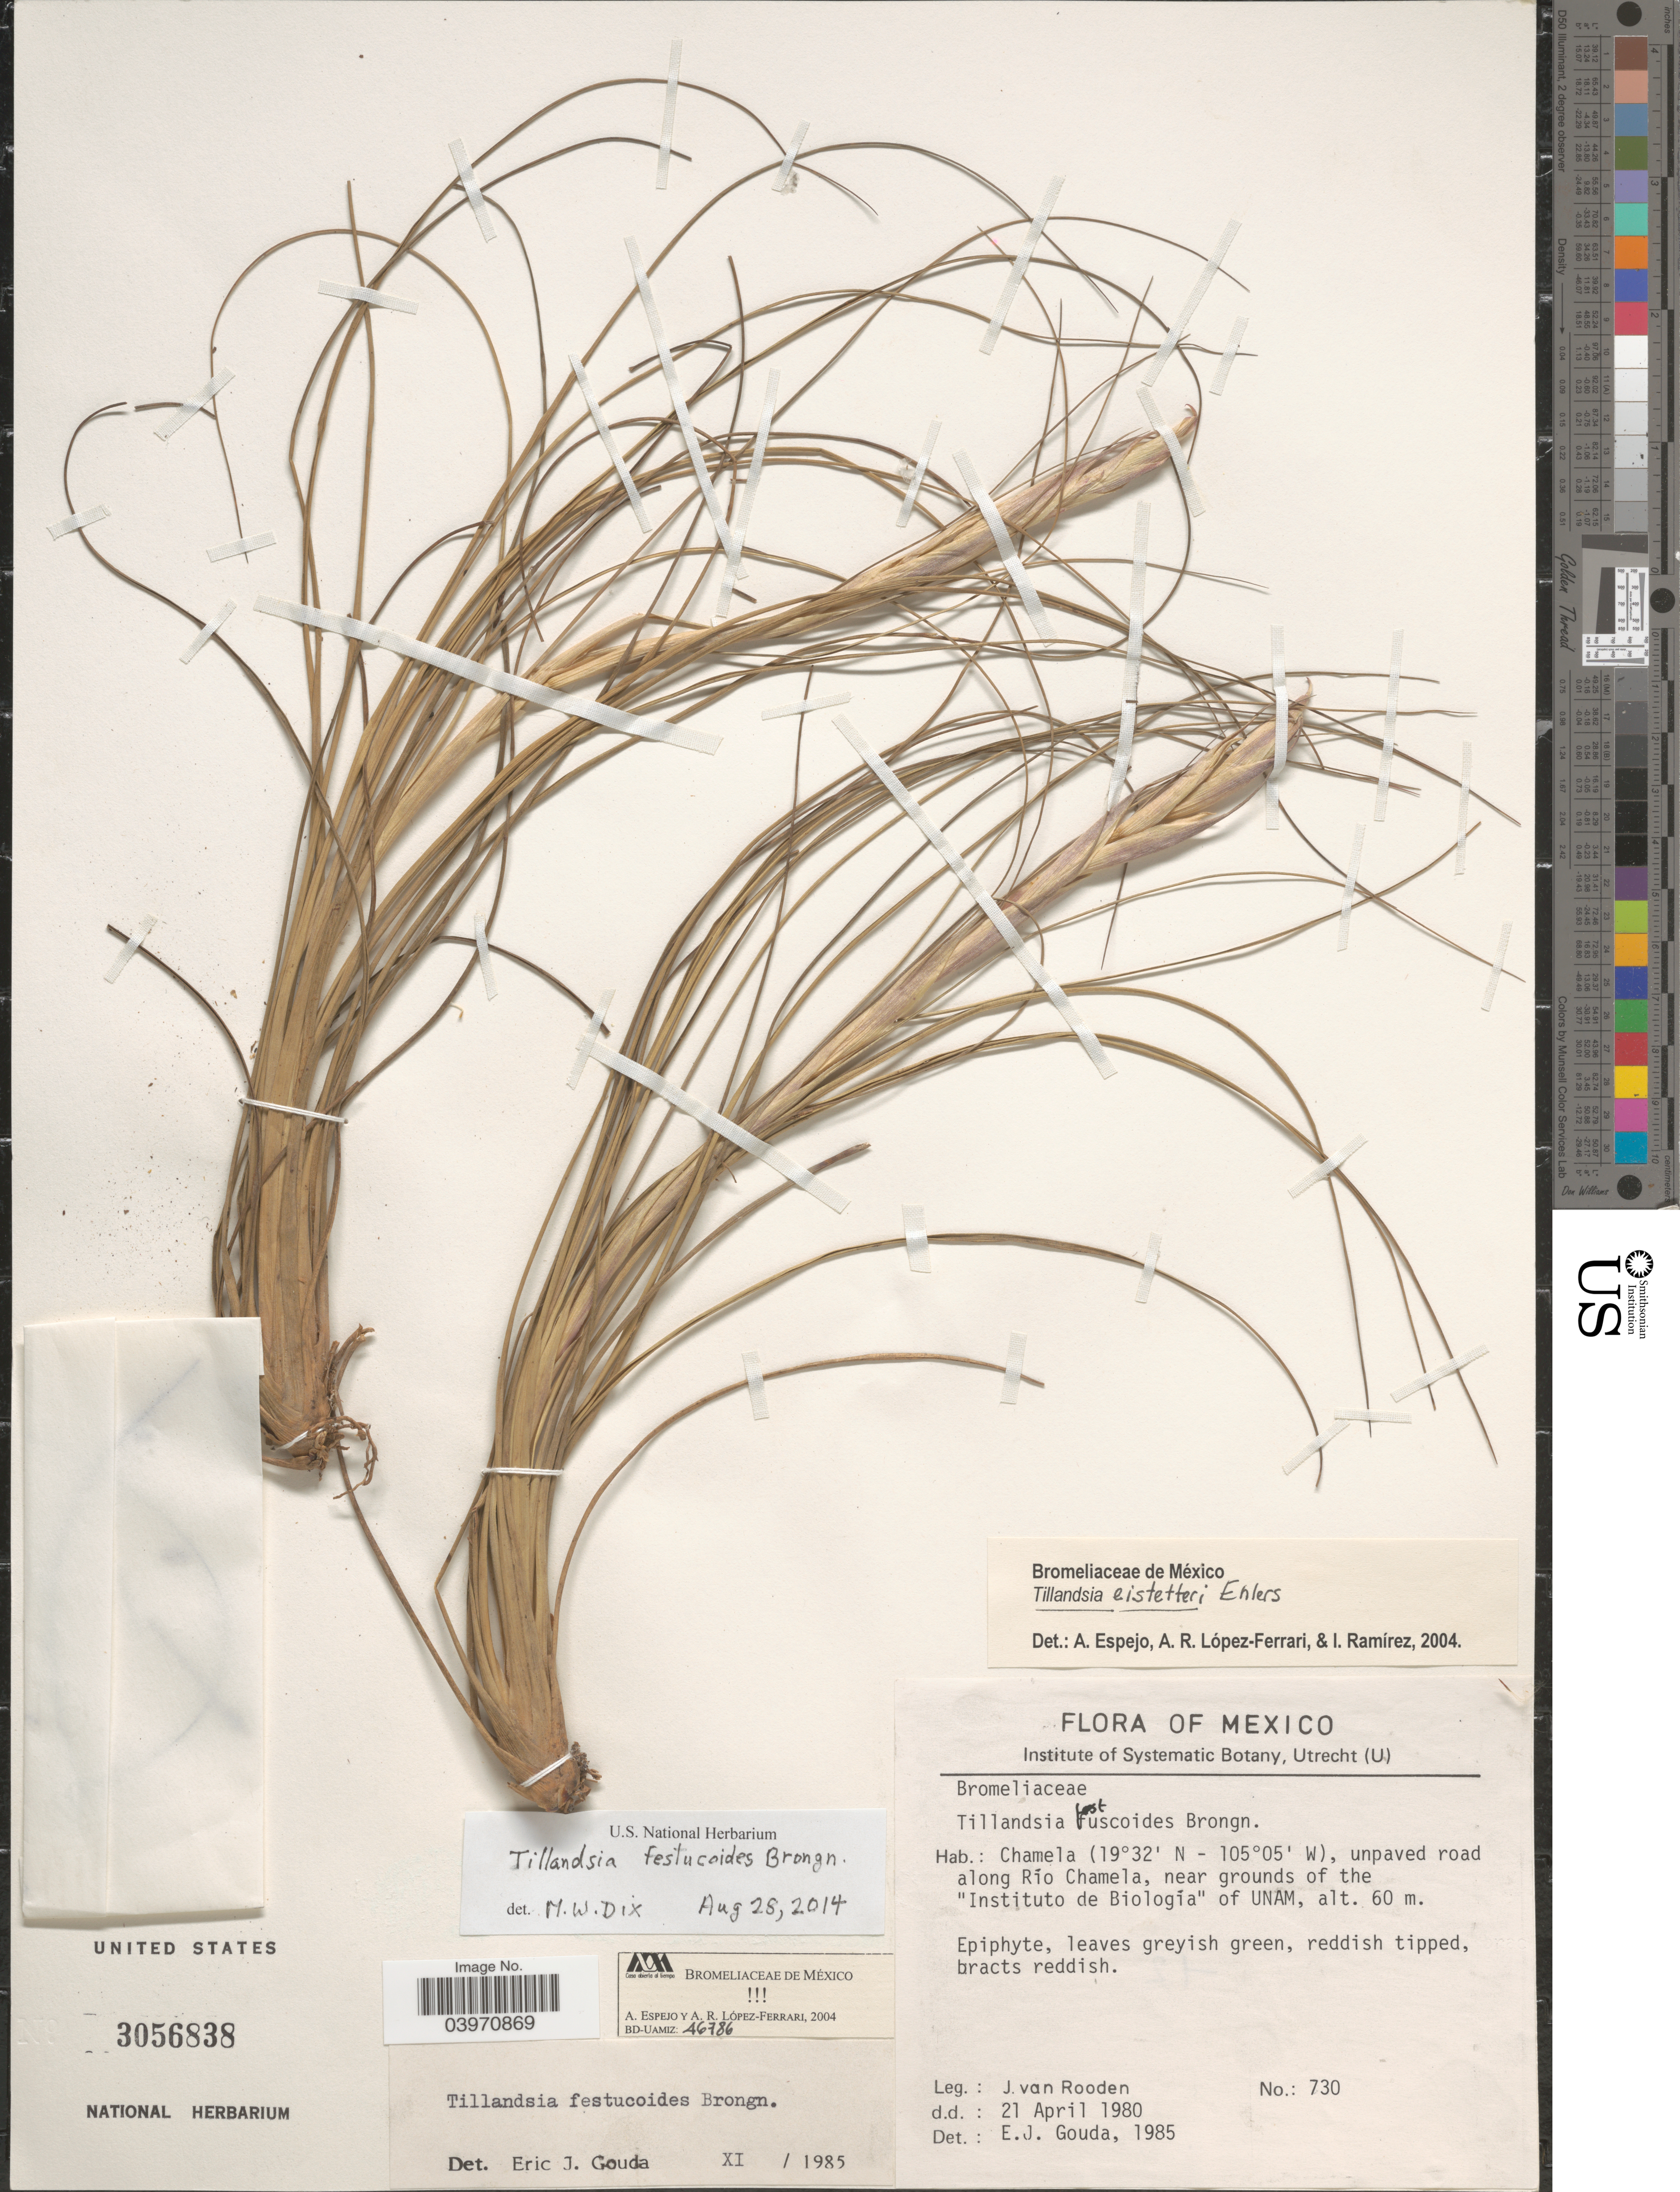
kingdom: Plantae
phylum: Tracheophyta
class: Liliopsida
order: Poales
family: Bromeliaceae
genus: Tillandsia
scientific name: Tillandsia festucoides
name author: Brongn. ex Mez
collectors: J. Van Rooden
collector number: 730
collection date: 1980-04-21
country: Mexico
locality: Chamela, unpaved road along Río Chamela, near grounds of the "Instituto de Biología" of UNAM.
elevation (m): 60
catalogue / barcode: US 3056838